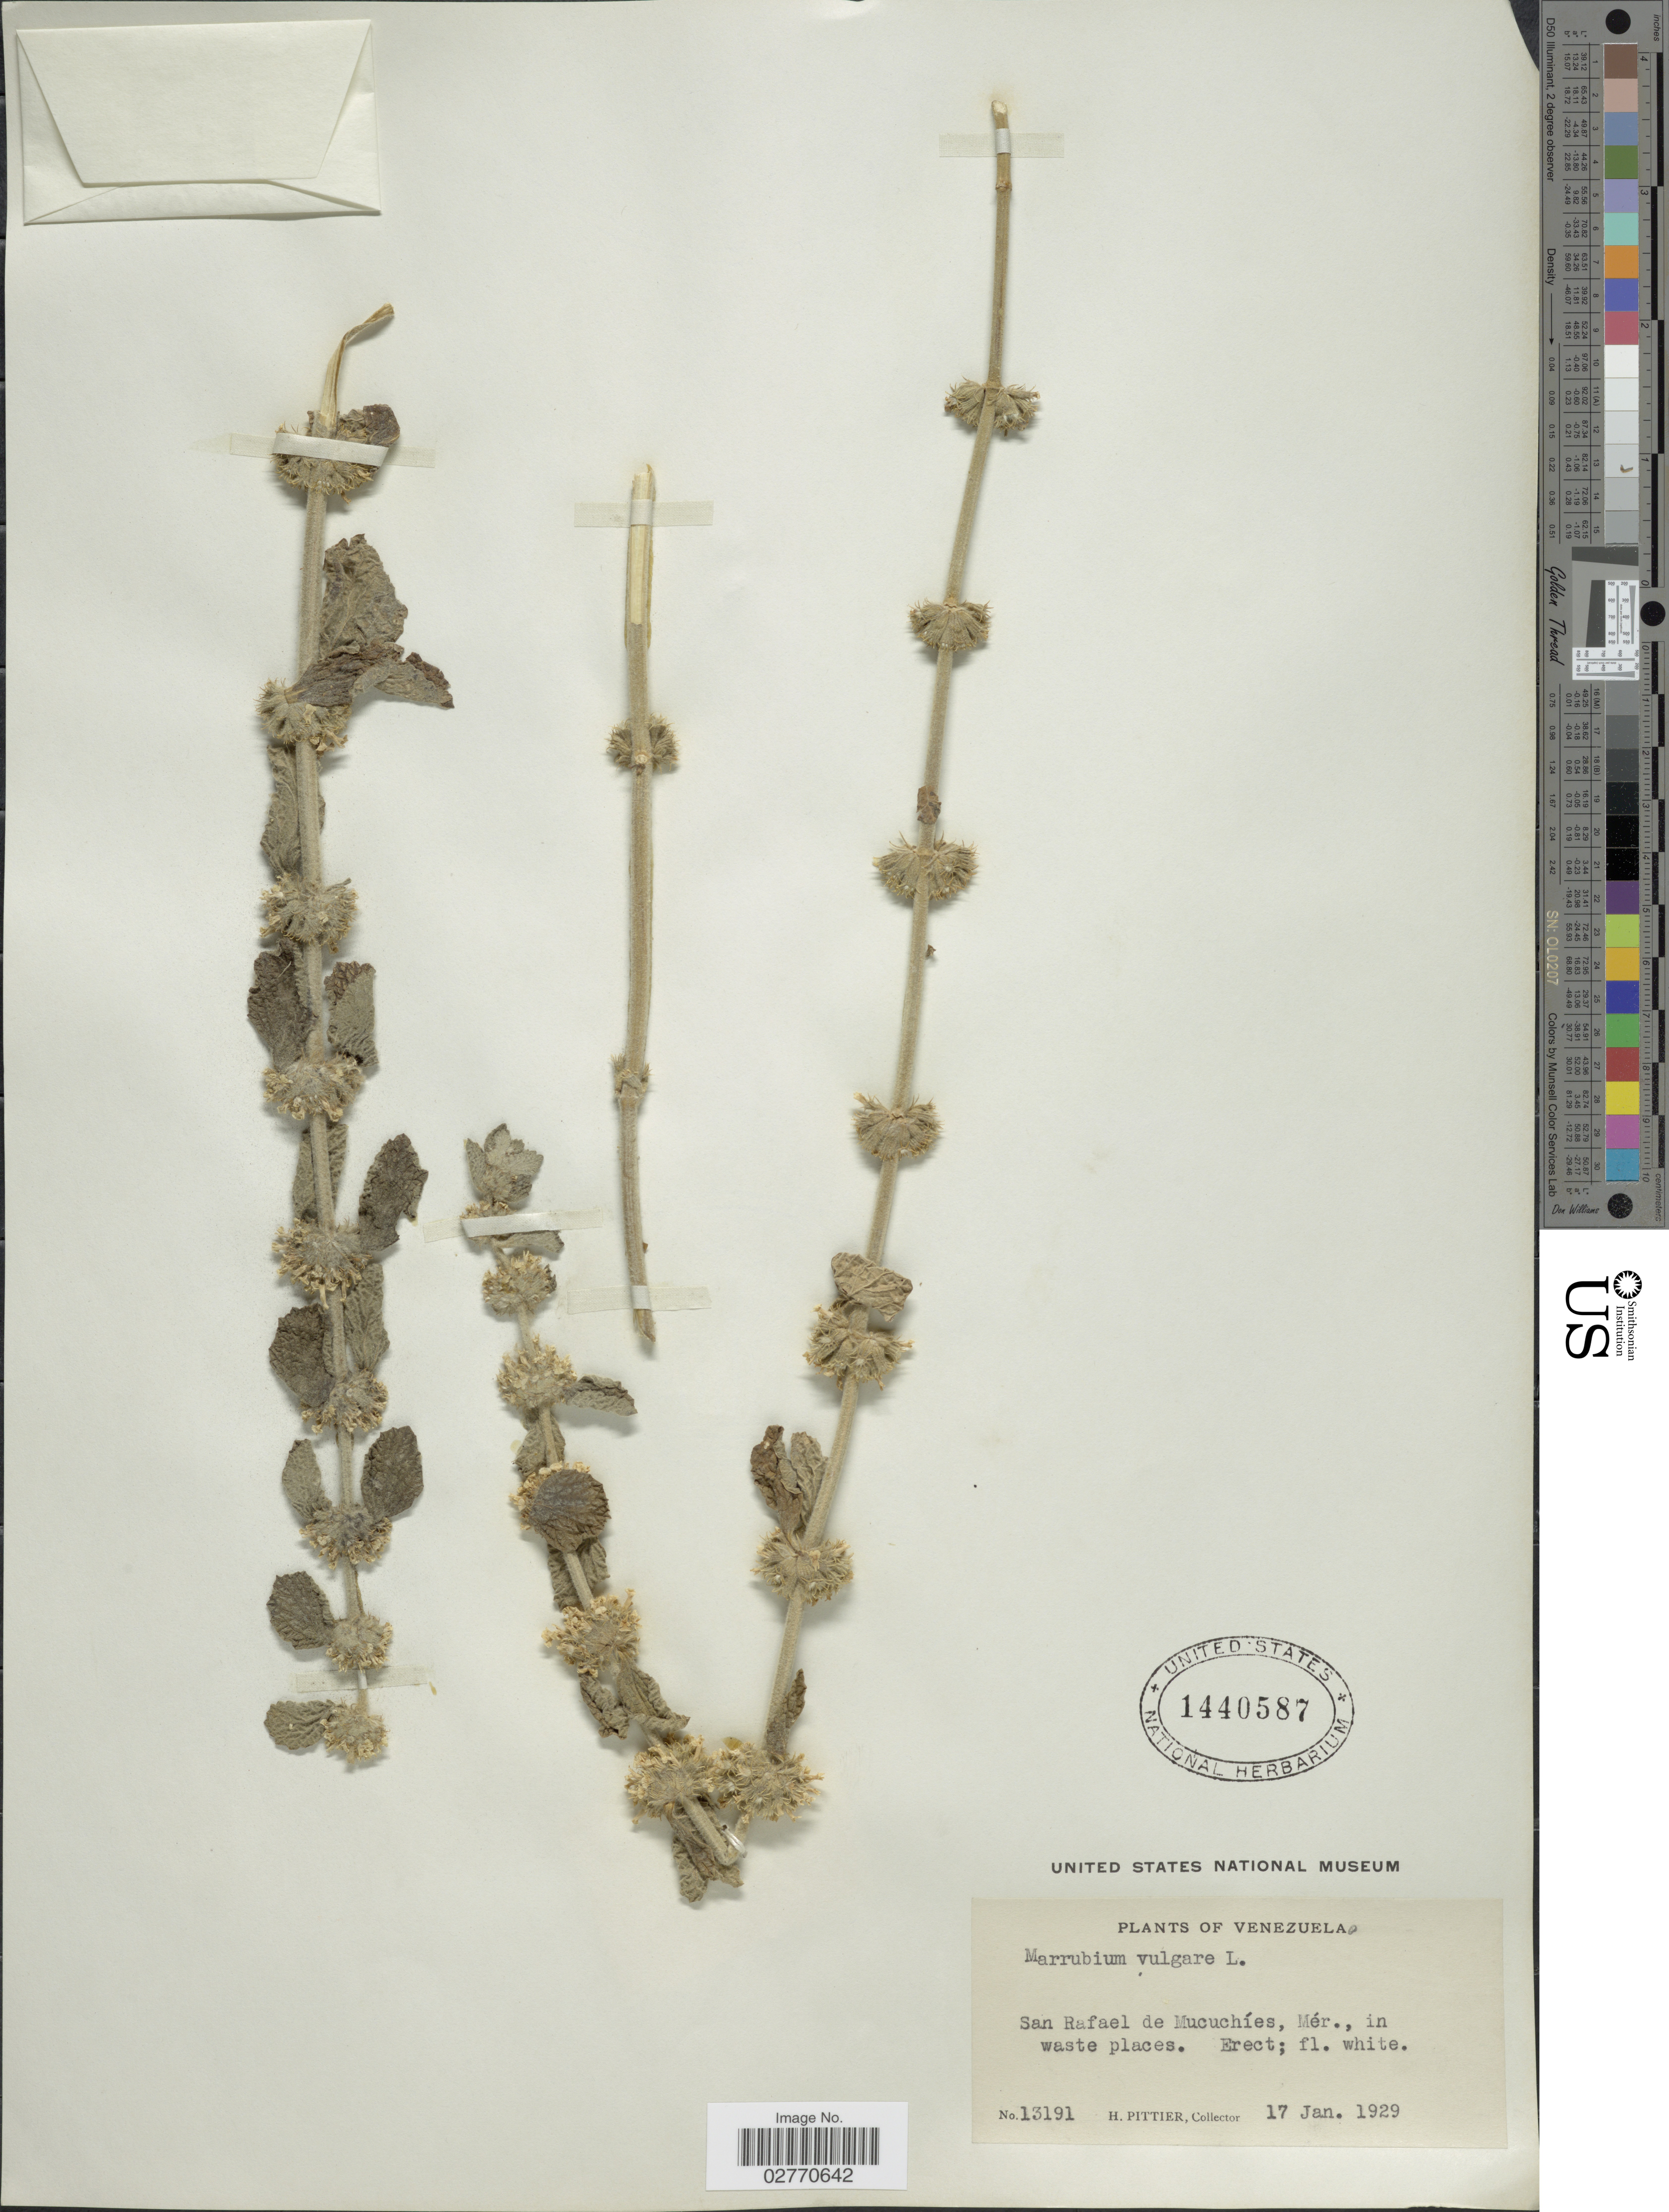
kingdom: Plantae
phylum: Tracheophyta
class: Magnoliopsida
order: Lamiales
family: Lamiaceae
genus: Marrubium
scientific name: Marrubium vulgare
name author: L.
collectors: H. F. Pittier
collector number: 13191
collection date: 1929-01-17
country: Venezuela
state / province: Mérida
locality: San Rafael de Mucuchíes, Mér.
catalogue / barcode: US 1440587